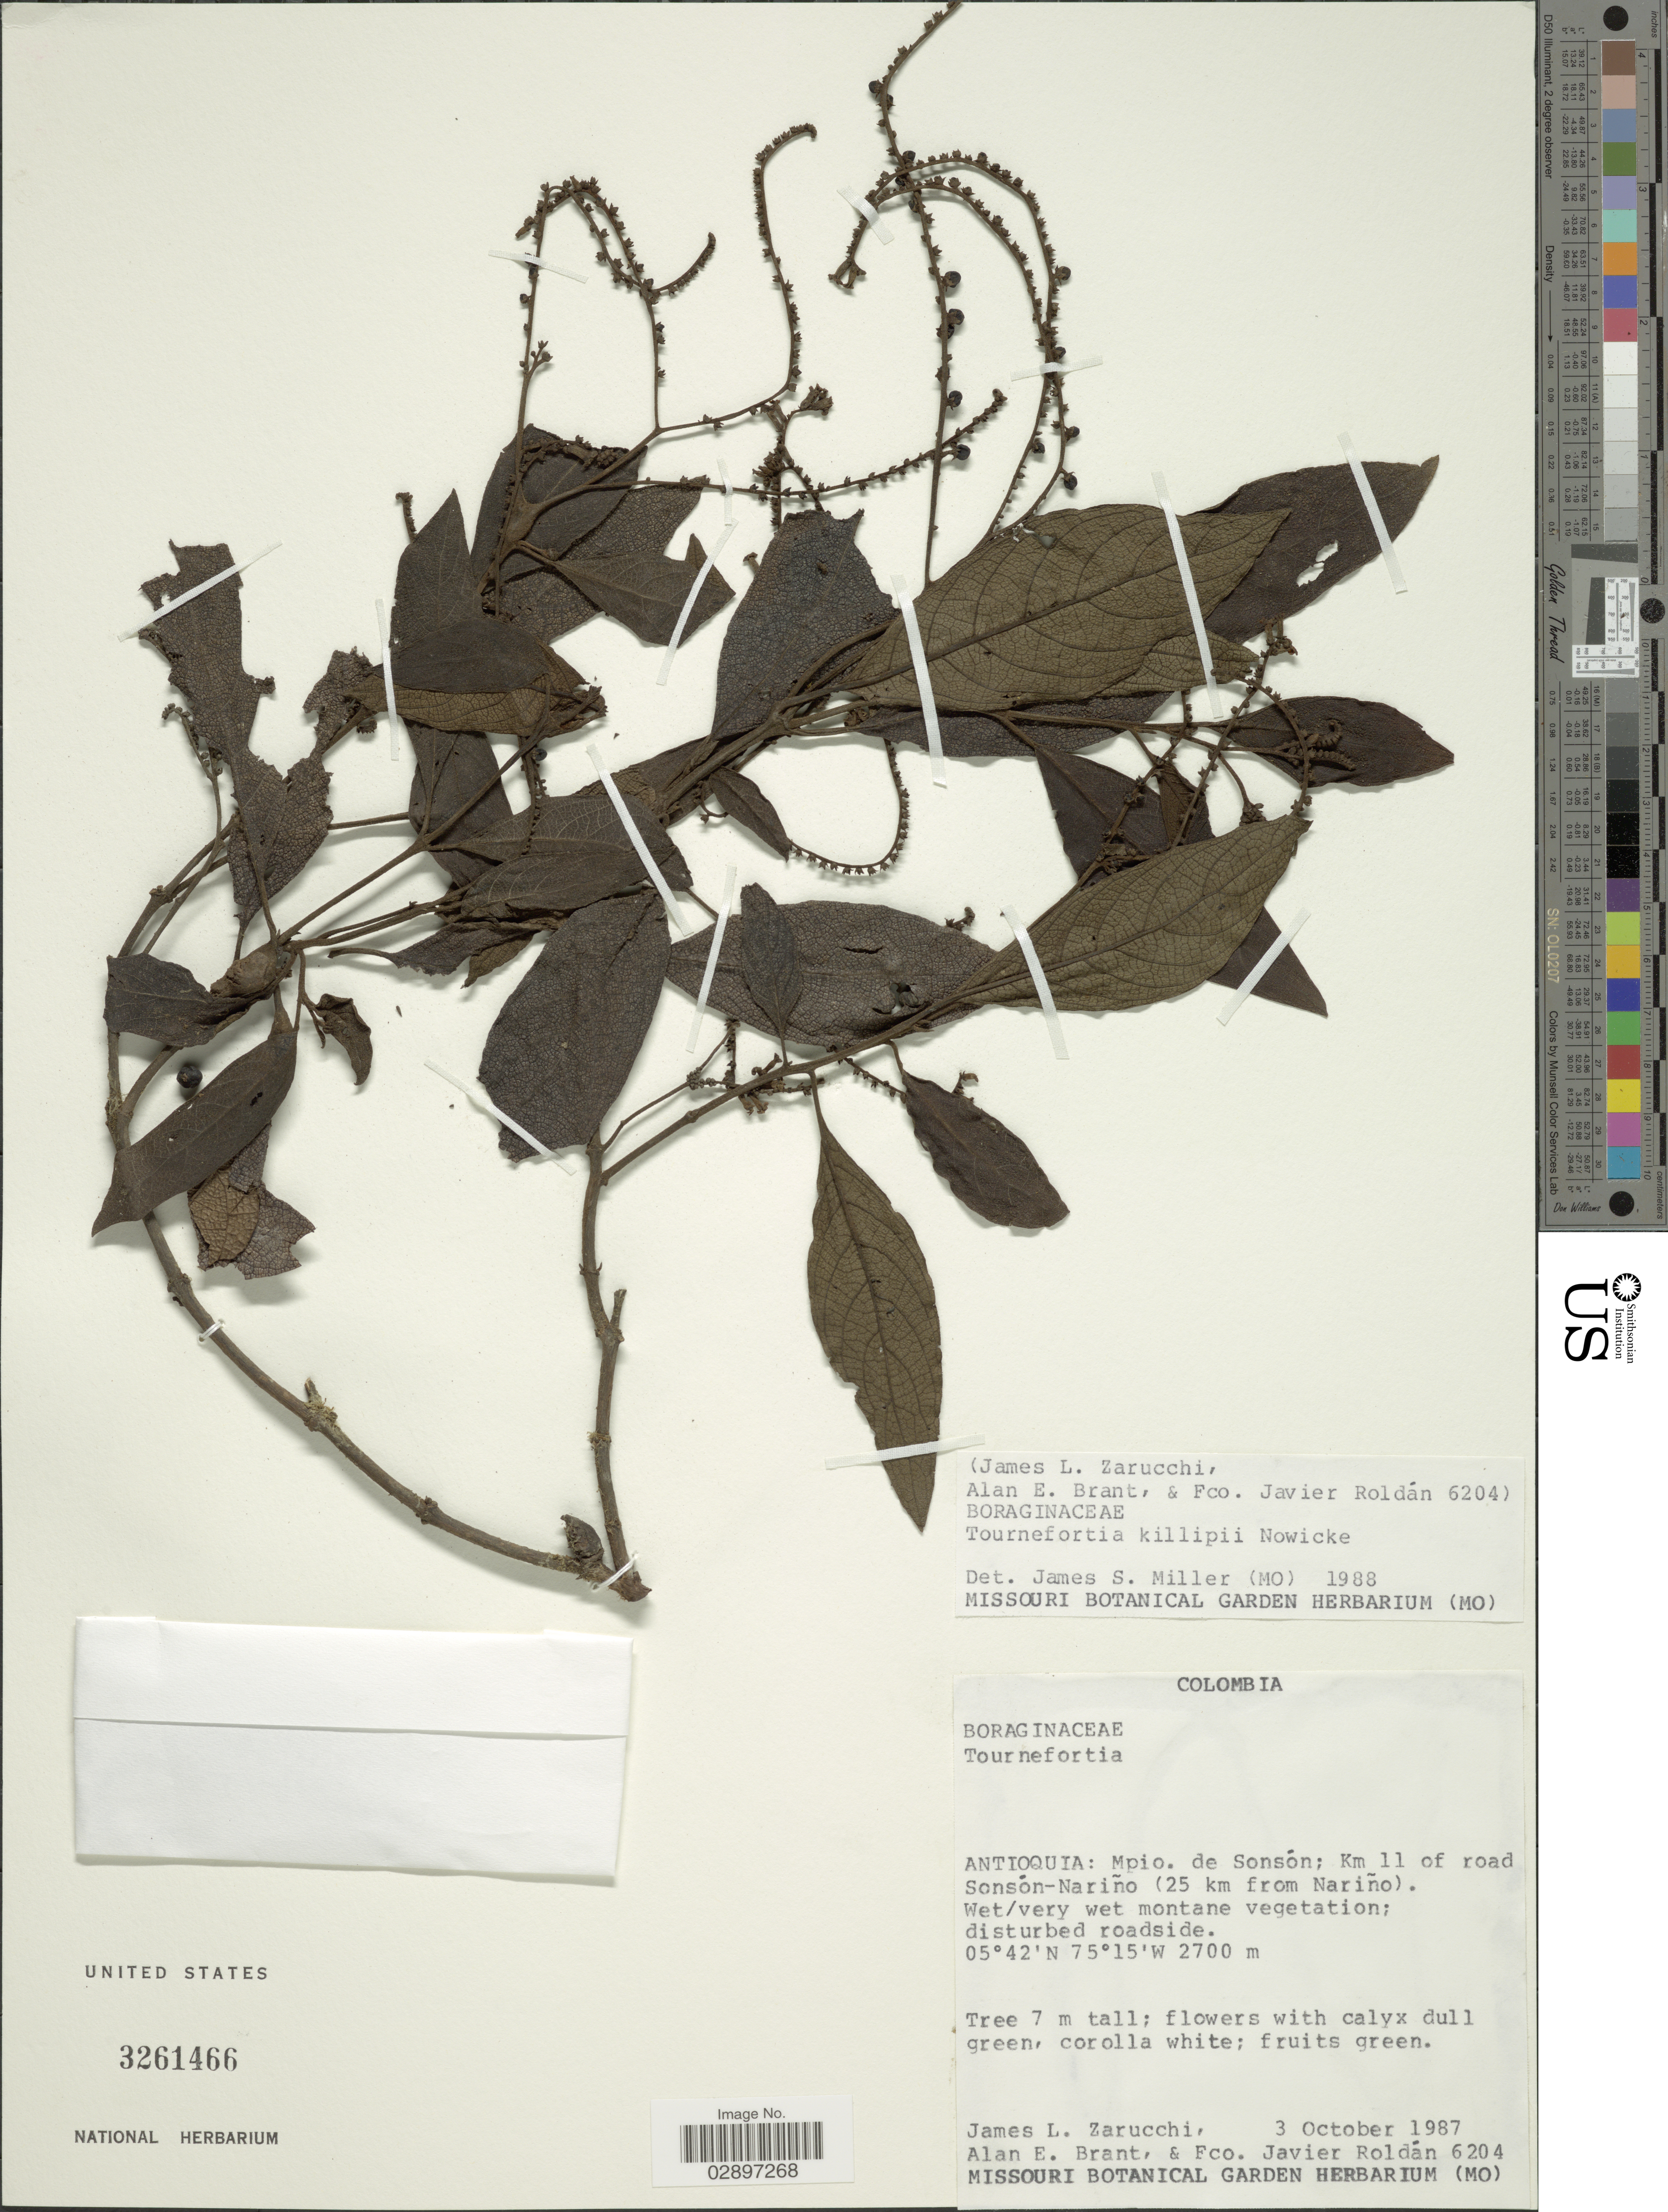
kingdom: Plantae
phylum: Tracheophyta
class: Magnoliopsida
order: Boraginales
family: Heliotropiaceae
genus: Tournefortia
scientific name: Tournefortia killipii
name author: Nowicke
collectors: J. L. Zarucchi, A. Brant & F. J. Roldán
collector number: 6204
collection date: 1987-10-03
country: Colombia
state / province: Antioquia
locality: Antioquia:Mpoi. de Sonsón; km 11 of road Sonsón-Nariño (25 km from Nariño).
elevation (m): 2700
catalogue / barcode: US 3261466